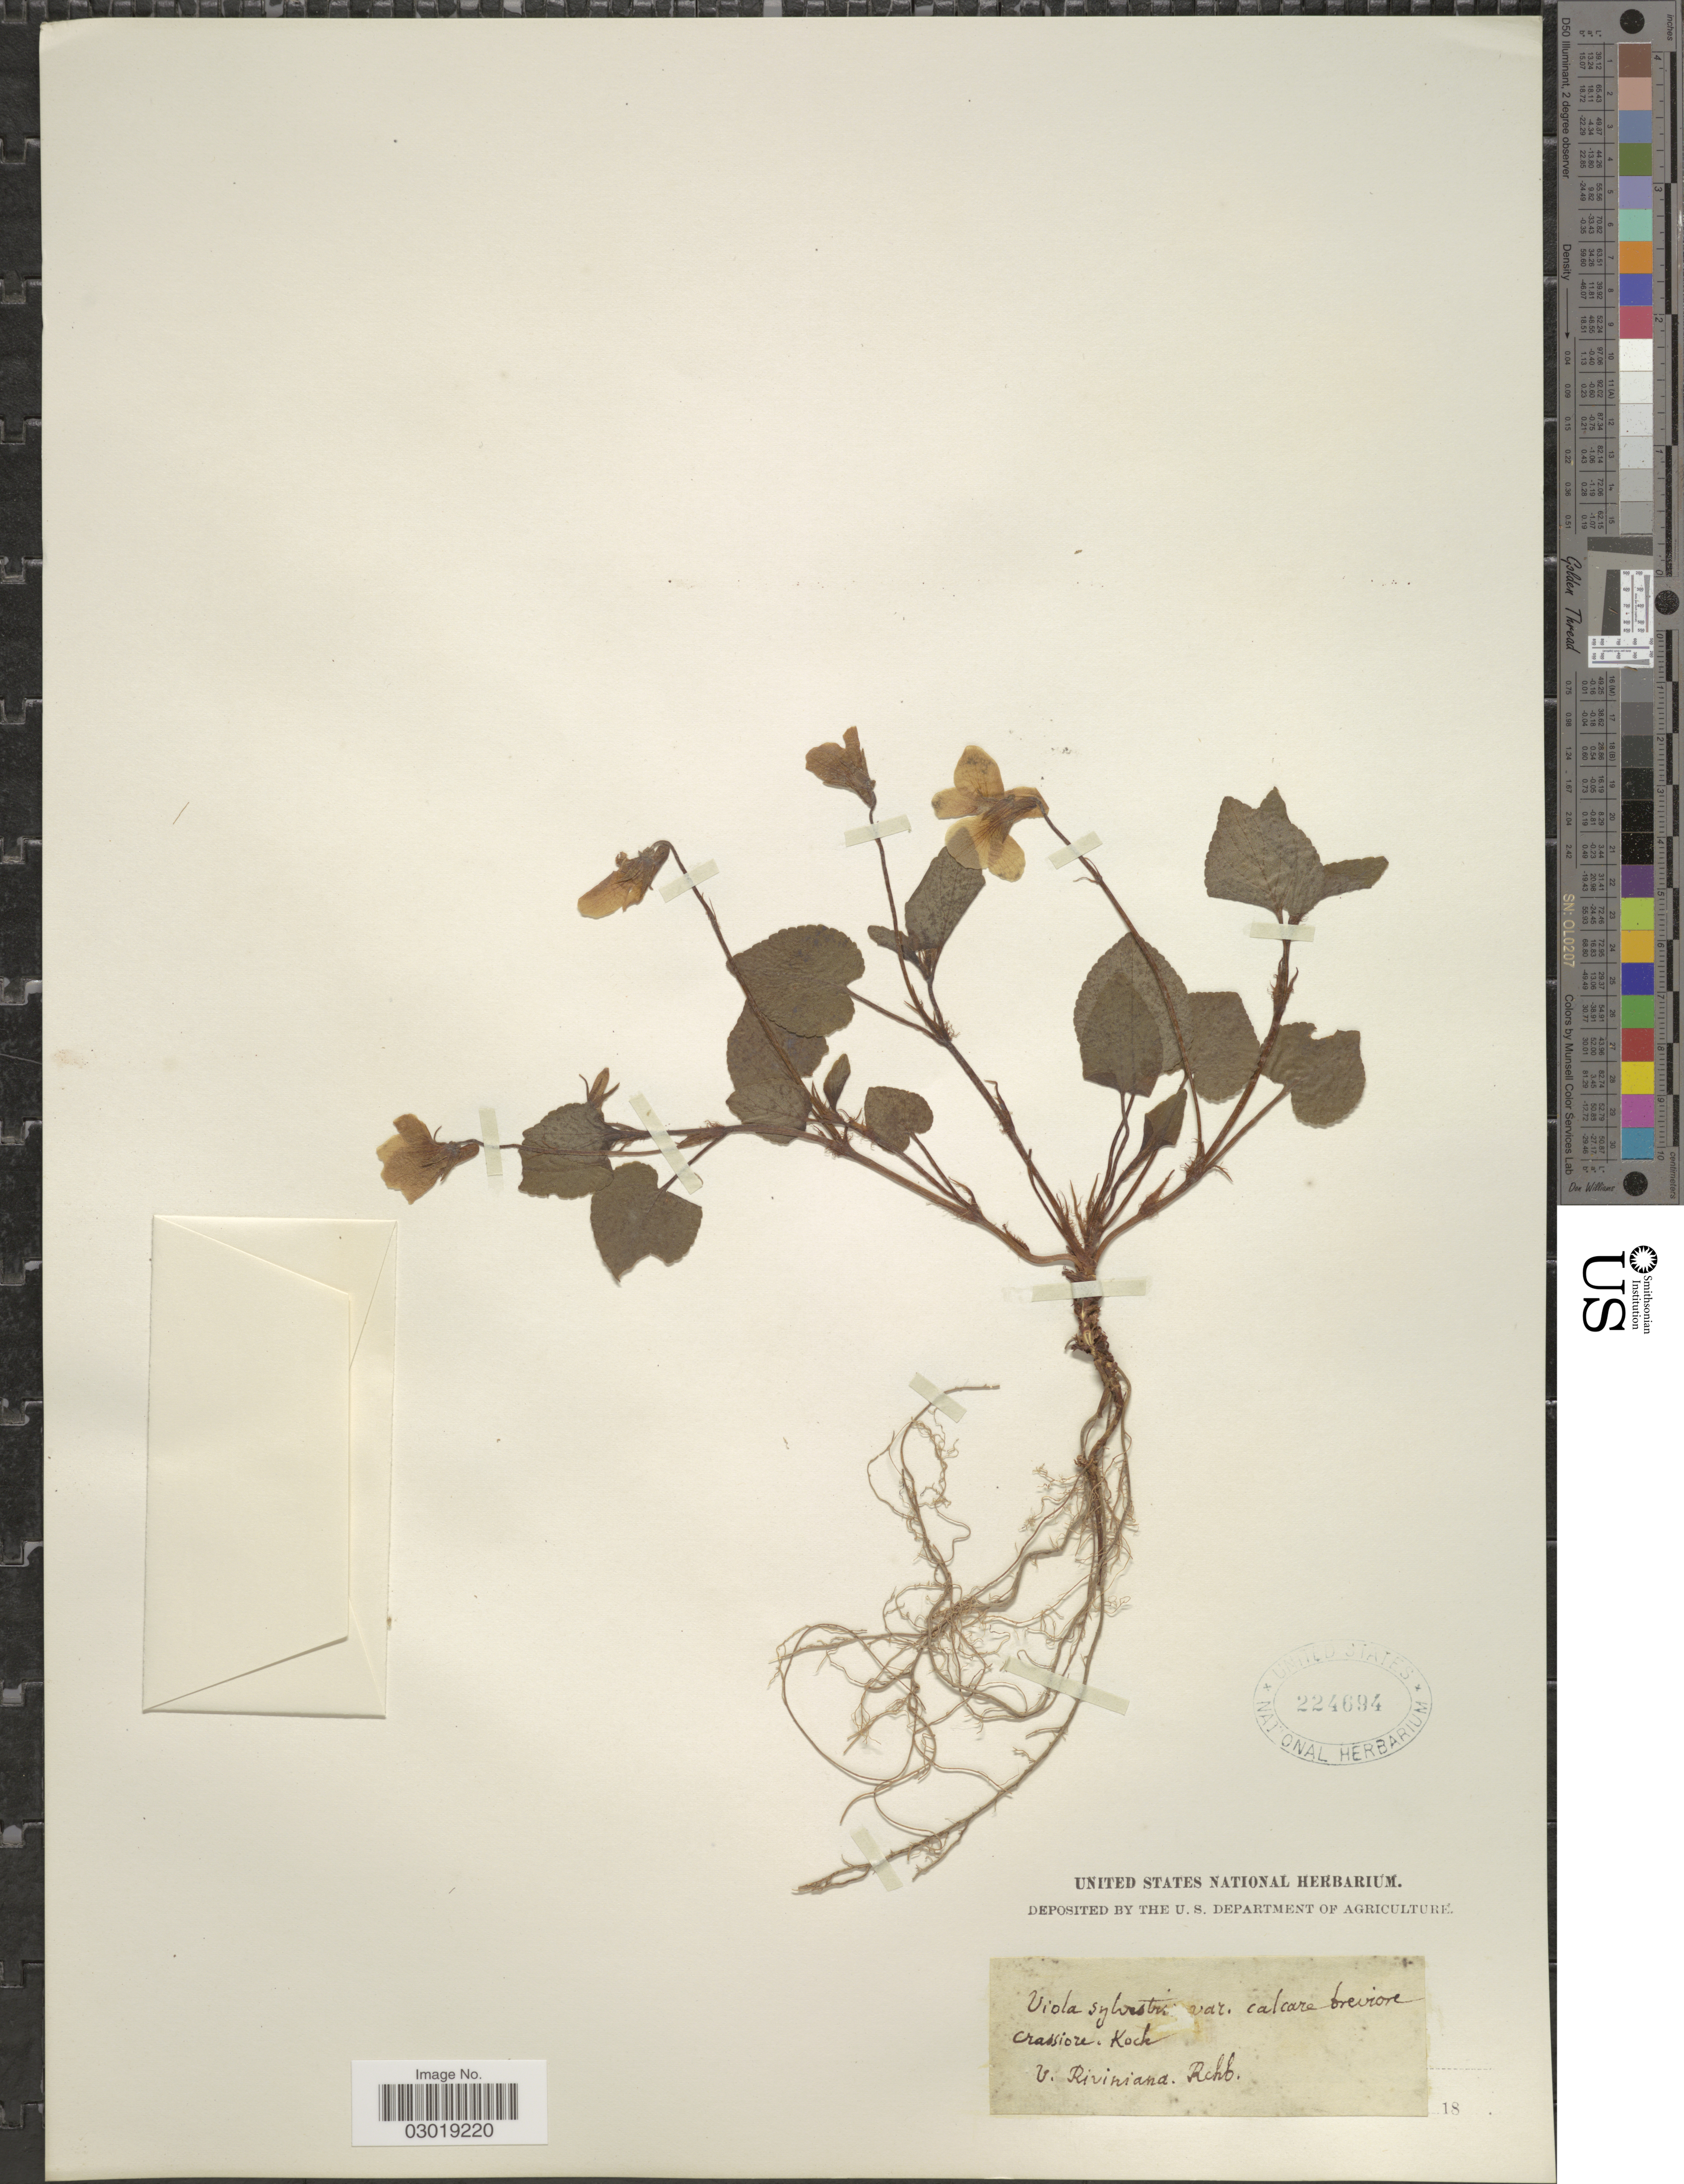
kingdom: Plantae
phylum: Tracheophyta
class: Magnoliopsida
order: Malpighiales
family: Violaceae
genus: Viola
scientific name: Viola sylvestris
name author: Lam.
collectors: ex herb. United States National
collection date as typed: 18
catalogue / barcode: US 224694